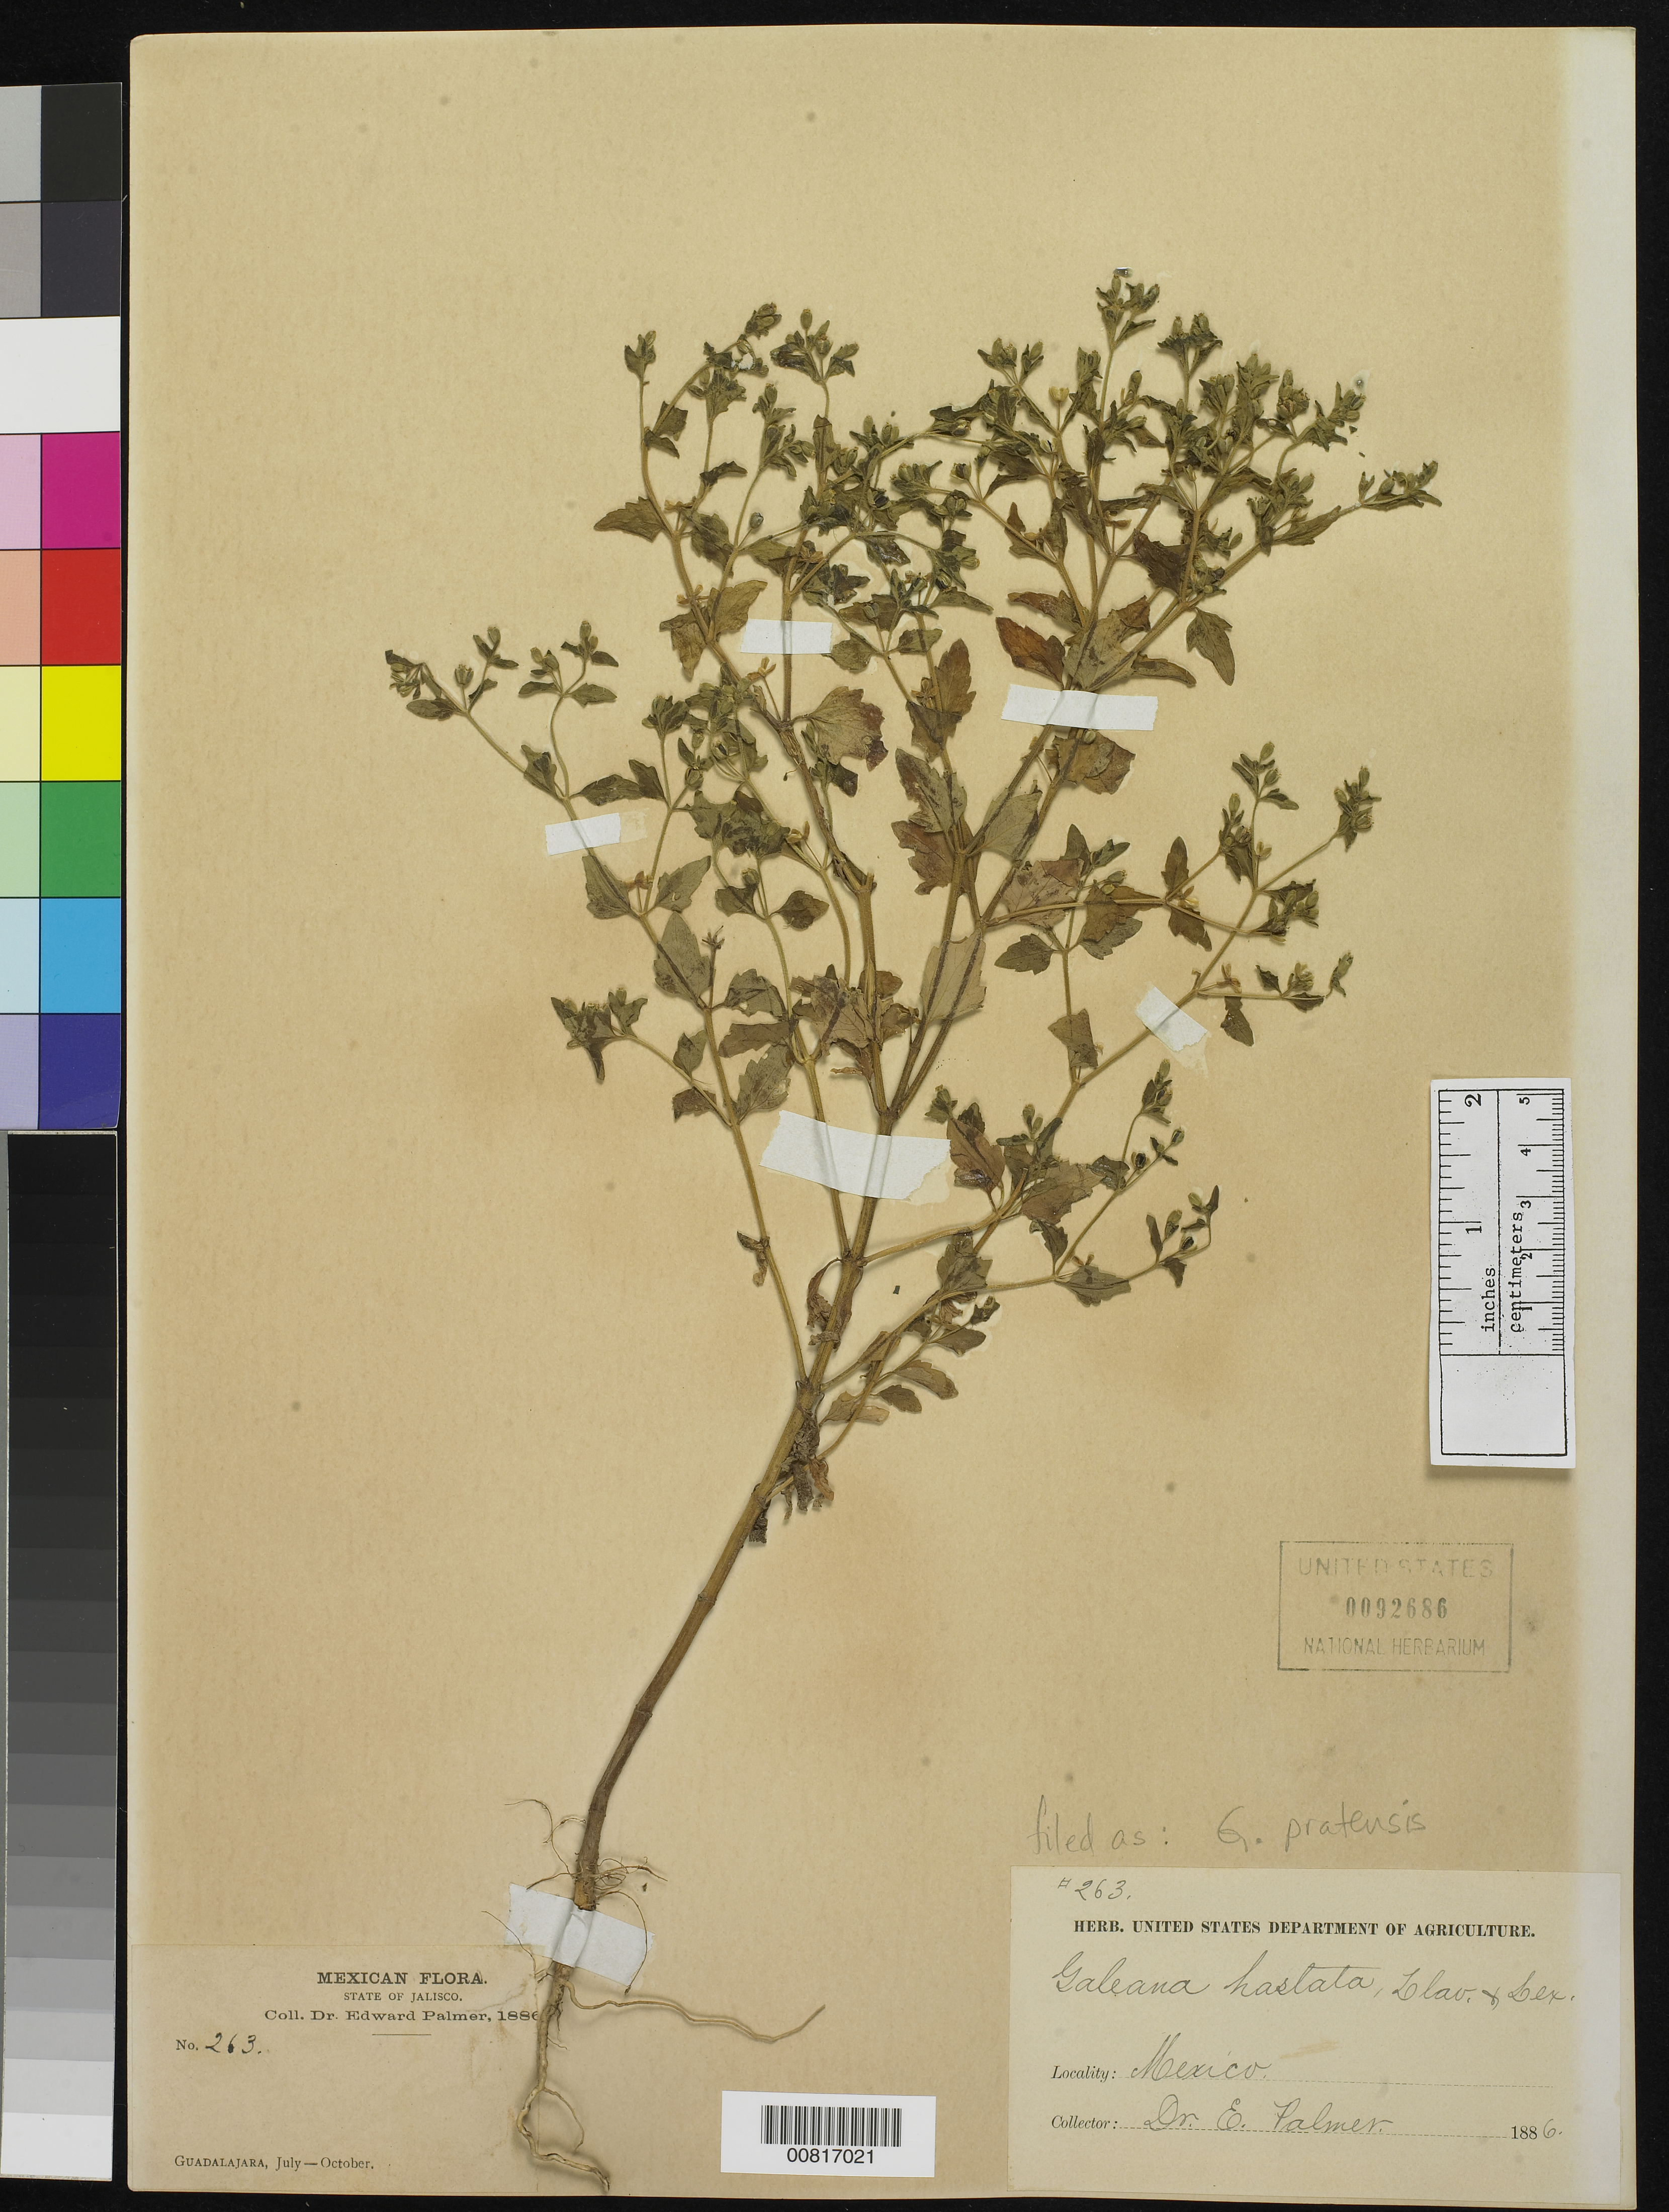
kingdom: Plantae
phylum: Tracheophyta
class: Magnoliopsida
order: Asterales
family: Asteraceae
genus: Galeana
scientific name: Galeana pratensis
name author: (Kunth) Rydb.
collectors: E. Palmer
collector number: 263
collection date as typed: Jul 1886 to -- Oct 1886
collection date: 1886-07/1886-10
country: Mexico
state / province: Jalisco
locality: State of Jalisco.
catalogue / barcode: US 92686